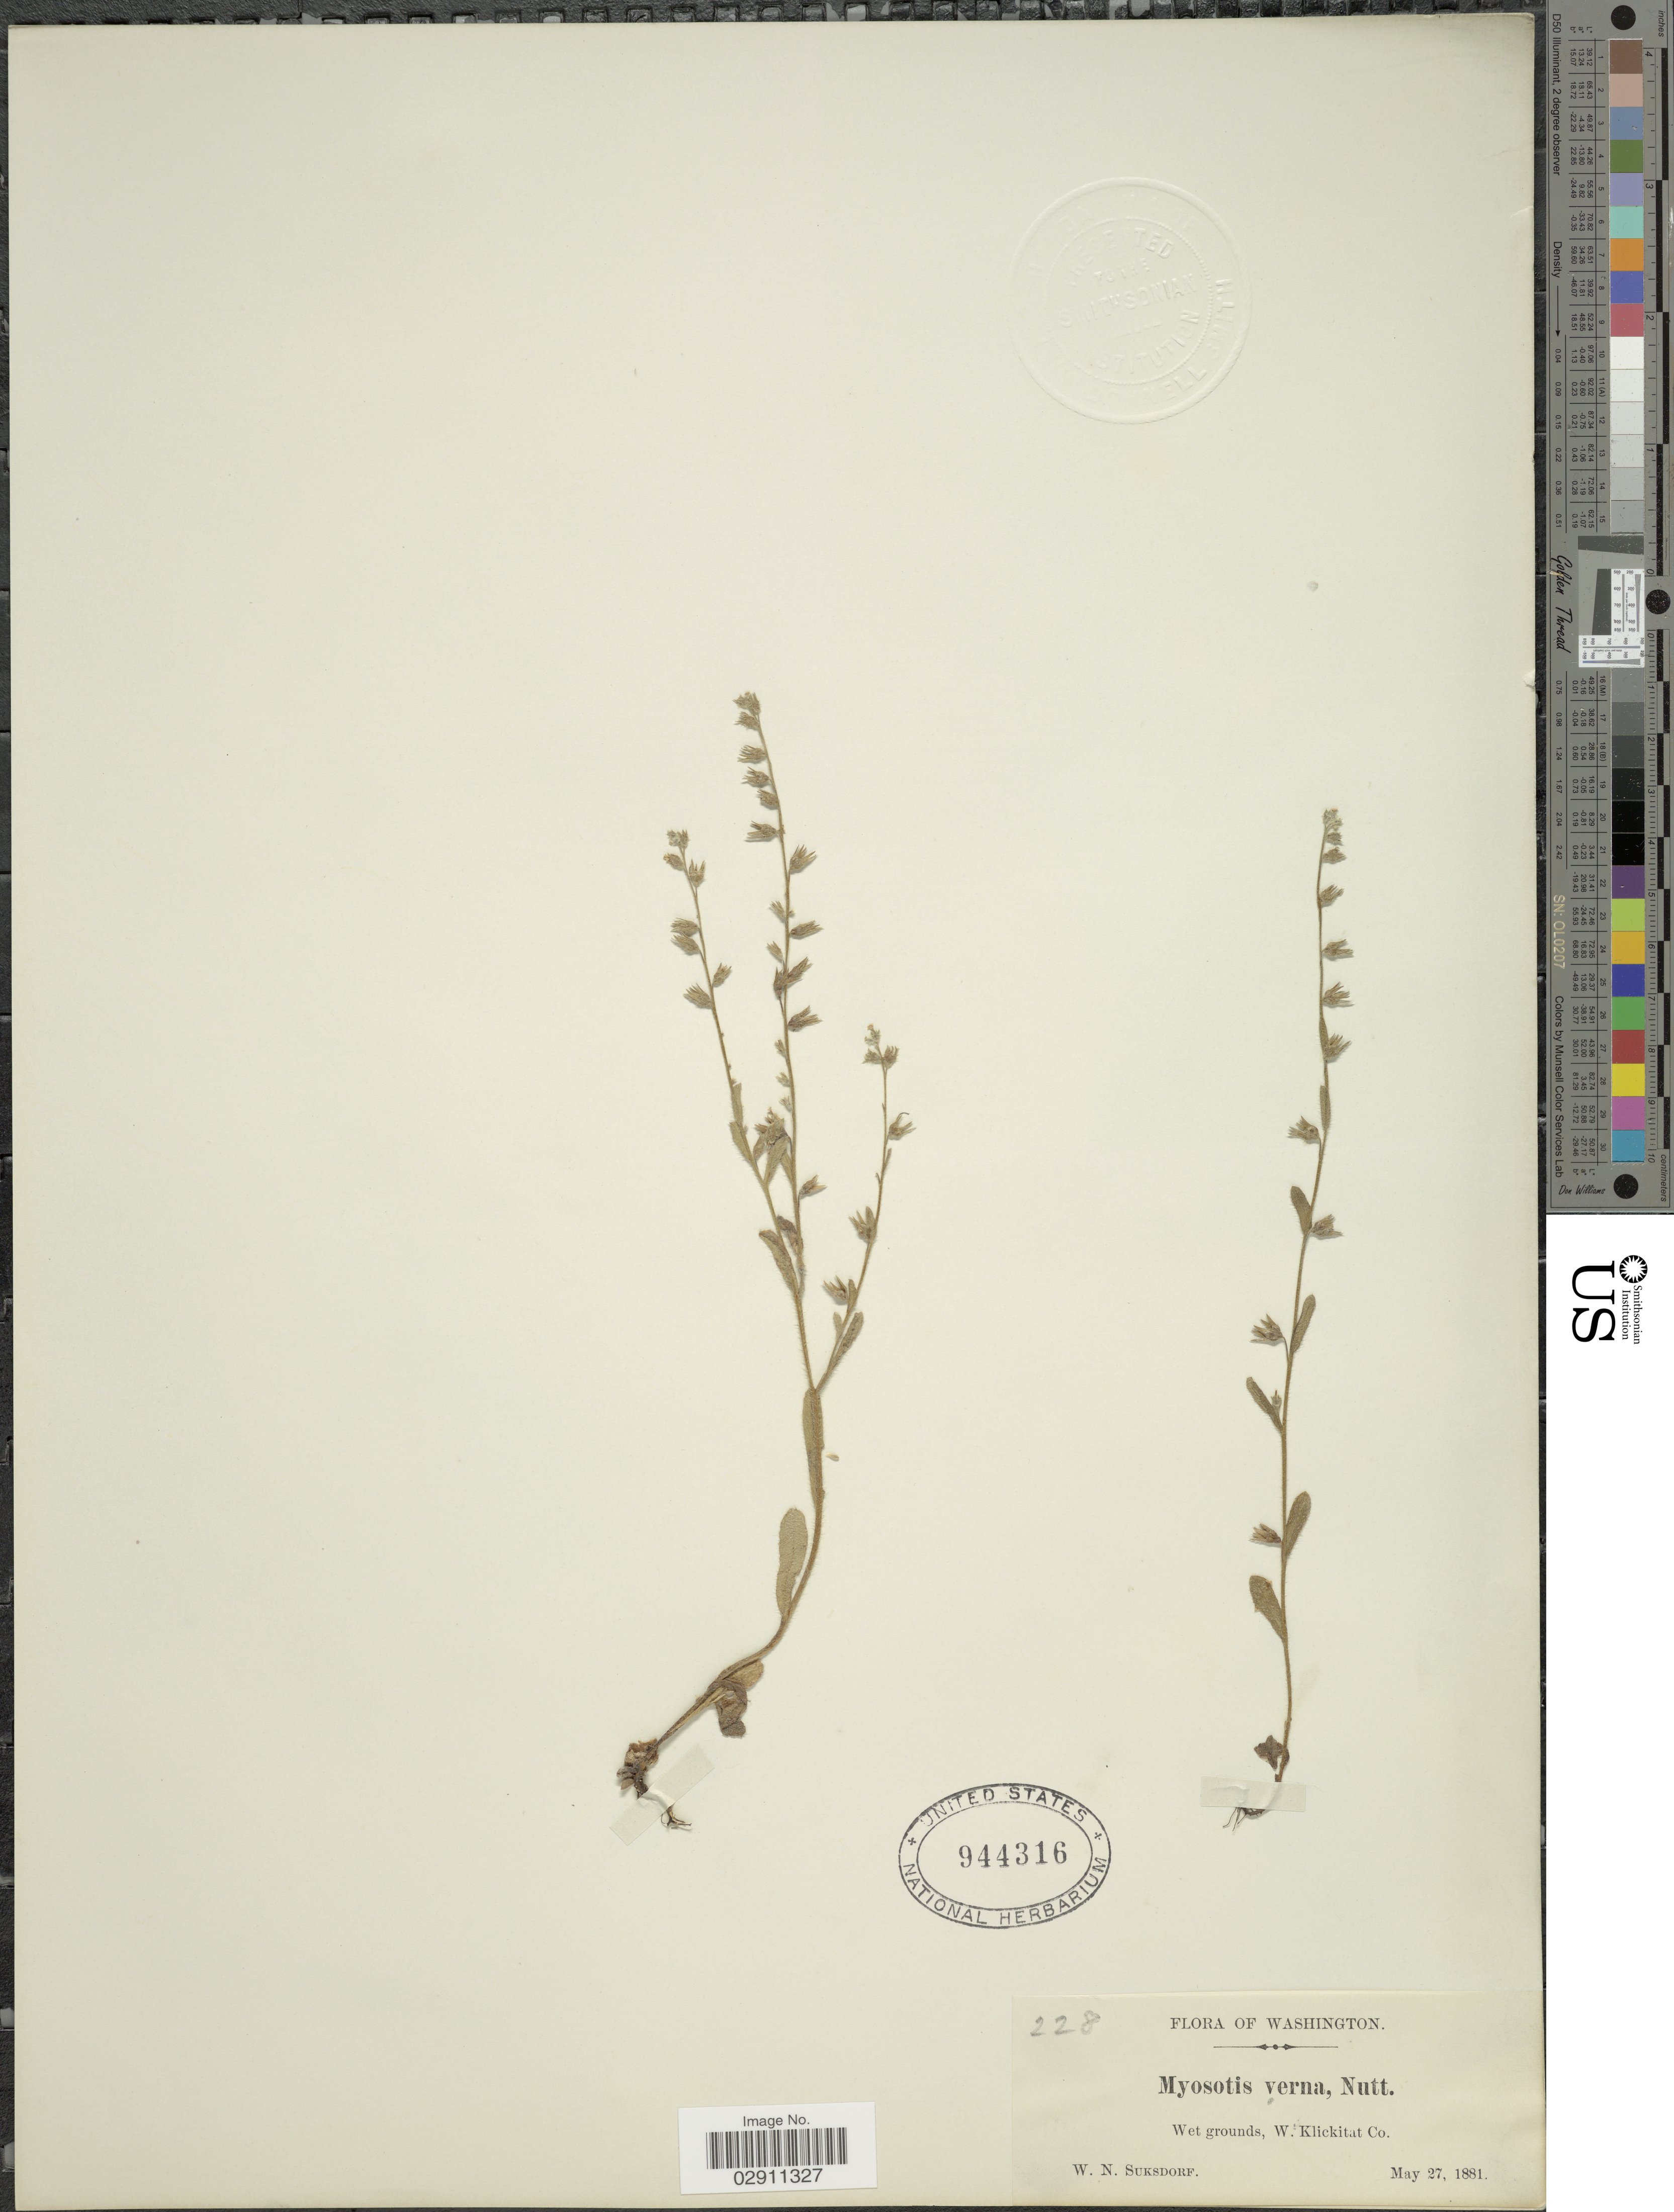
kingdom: Plantae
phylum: Tracheophyta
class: Magnoliopsida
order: Boraginales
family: Boraginaceae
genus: Myosotis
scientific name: Myosotis verna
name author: Nutt.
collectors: W. N. Suksdorf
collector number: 228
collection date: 1881-05-27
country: United States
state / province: Washington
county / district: Klickitat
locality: W. Klickitat Co.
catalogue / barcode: US 944316